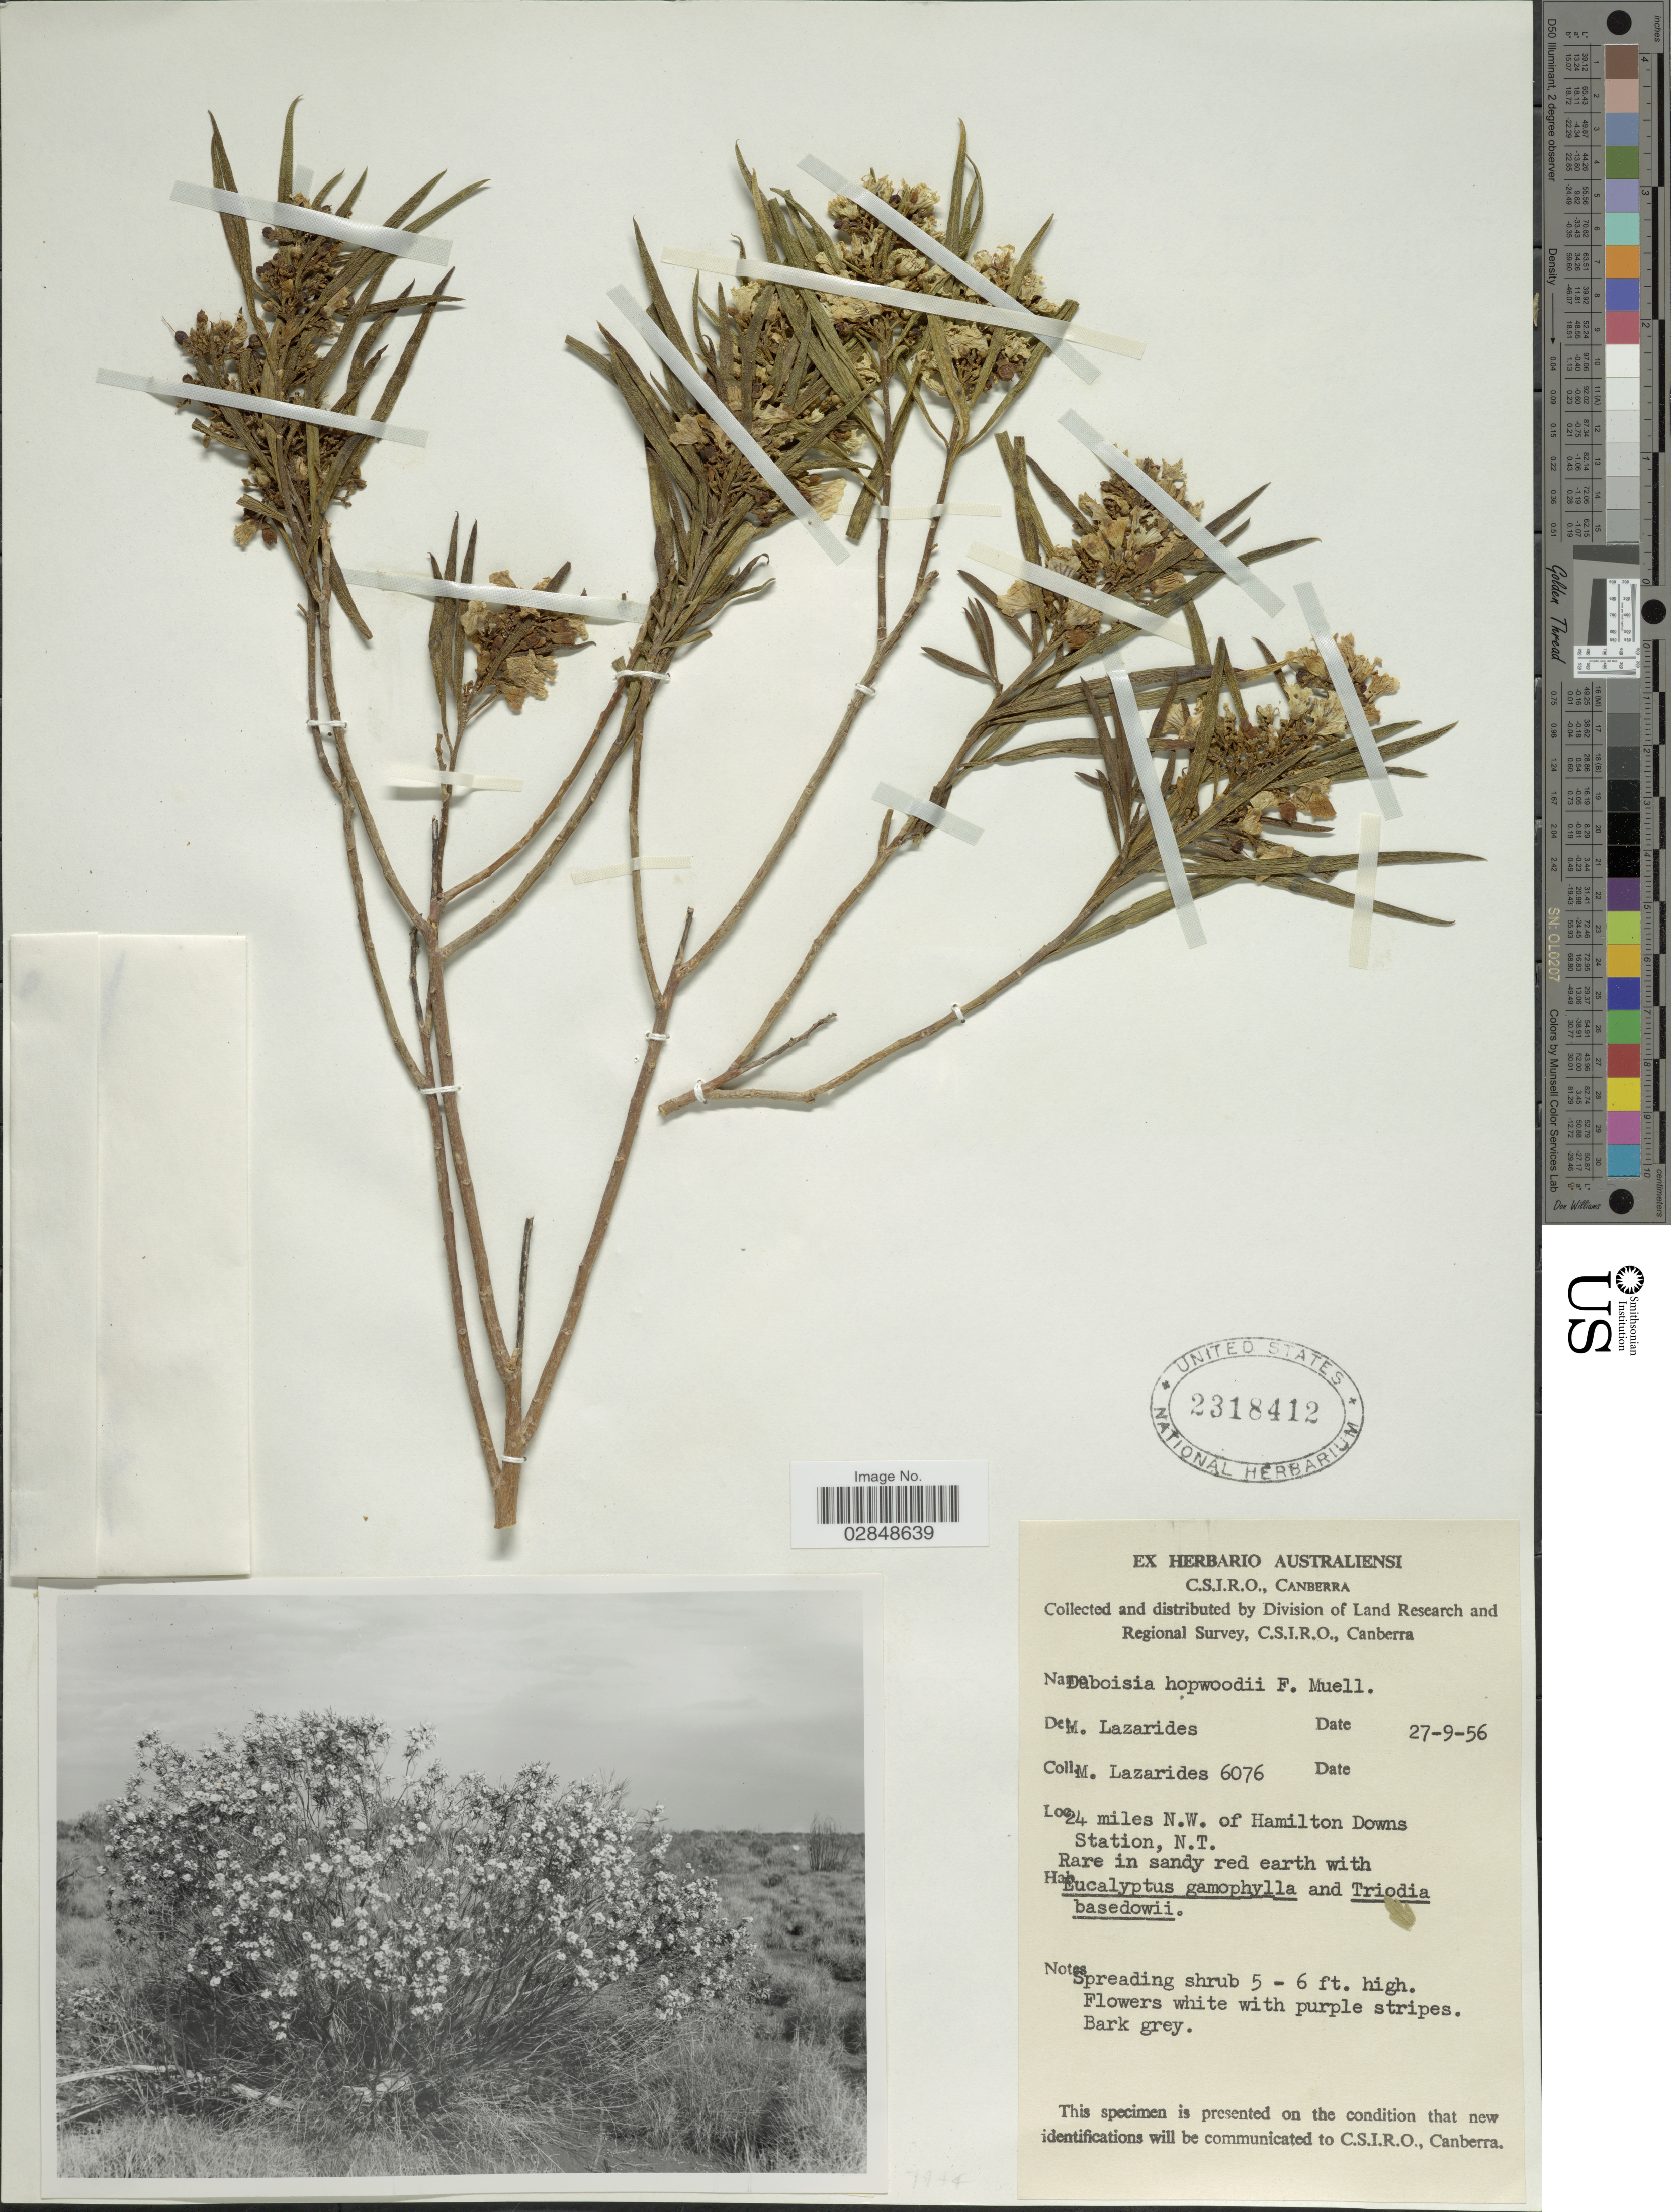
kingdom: Plantae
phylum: Tracheophyta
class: Magnoliopsida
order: Solanales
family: Solanaceae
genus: Duboisia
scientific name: Duboisia hopwoodii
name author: (F. Muell.) F. Muell.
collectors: M. Lazarides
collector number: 6076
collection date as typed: Transcribed d/m/y: 27/9/56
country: Australia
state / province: Northern Territory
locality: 24 miles N.W. of Hamilton Downs Station, N.T.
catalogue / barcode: US 2318412